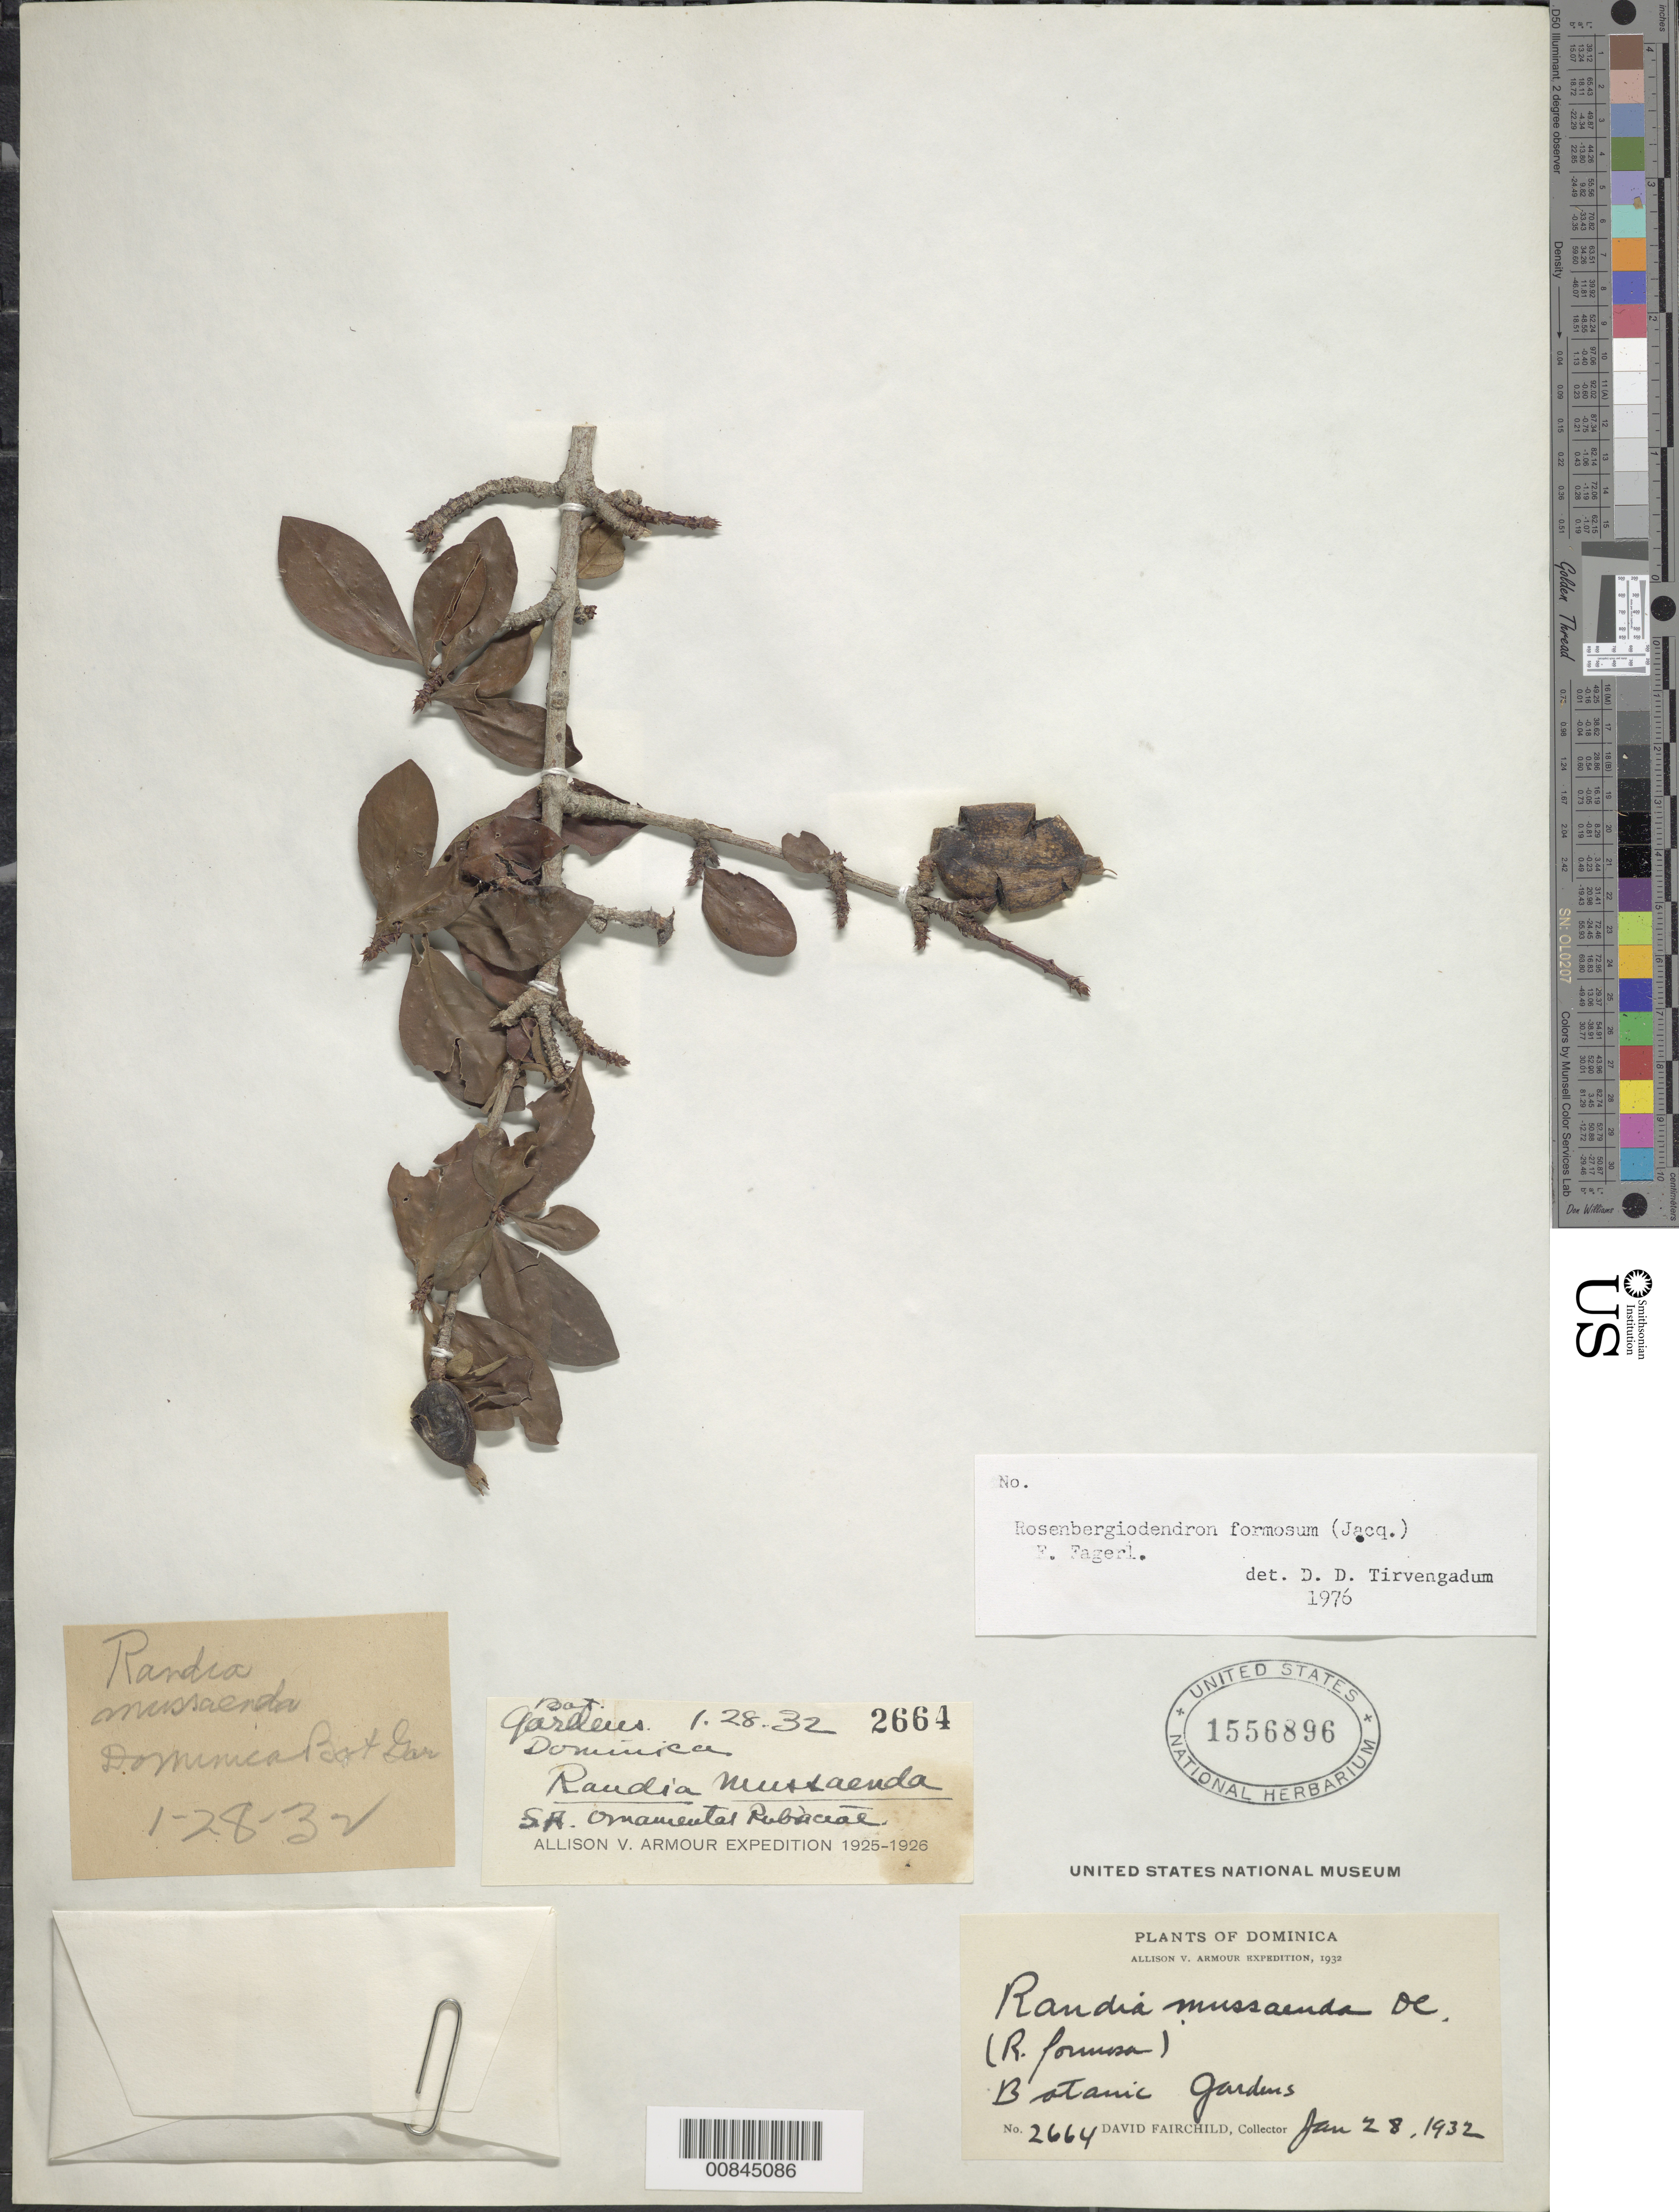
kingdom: Plantae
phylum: Tracheophyta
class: Magnoliopsida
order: Gentianales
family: Rubiaceae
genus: Rosenbergiodendron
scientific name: Rosenbergiodendron formosum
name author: (Jacq.) Fagerl.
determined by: Tirvengadum, D. D.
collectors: D. Fairchild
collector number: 2664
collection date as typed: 28 Jan 1932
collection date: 1932-01-28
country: Dominica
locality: Botanic Gardens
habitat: Botanic garden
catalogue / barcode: US 1556896